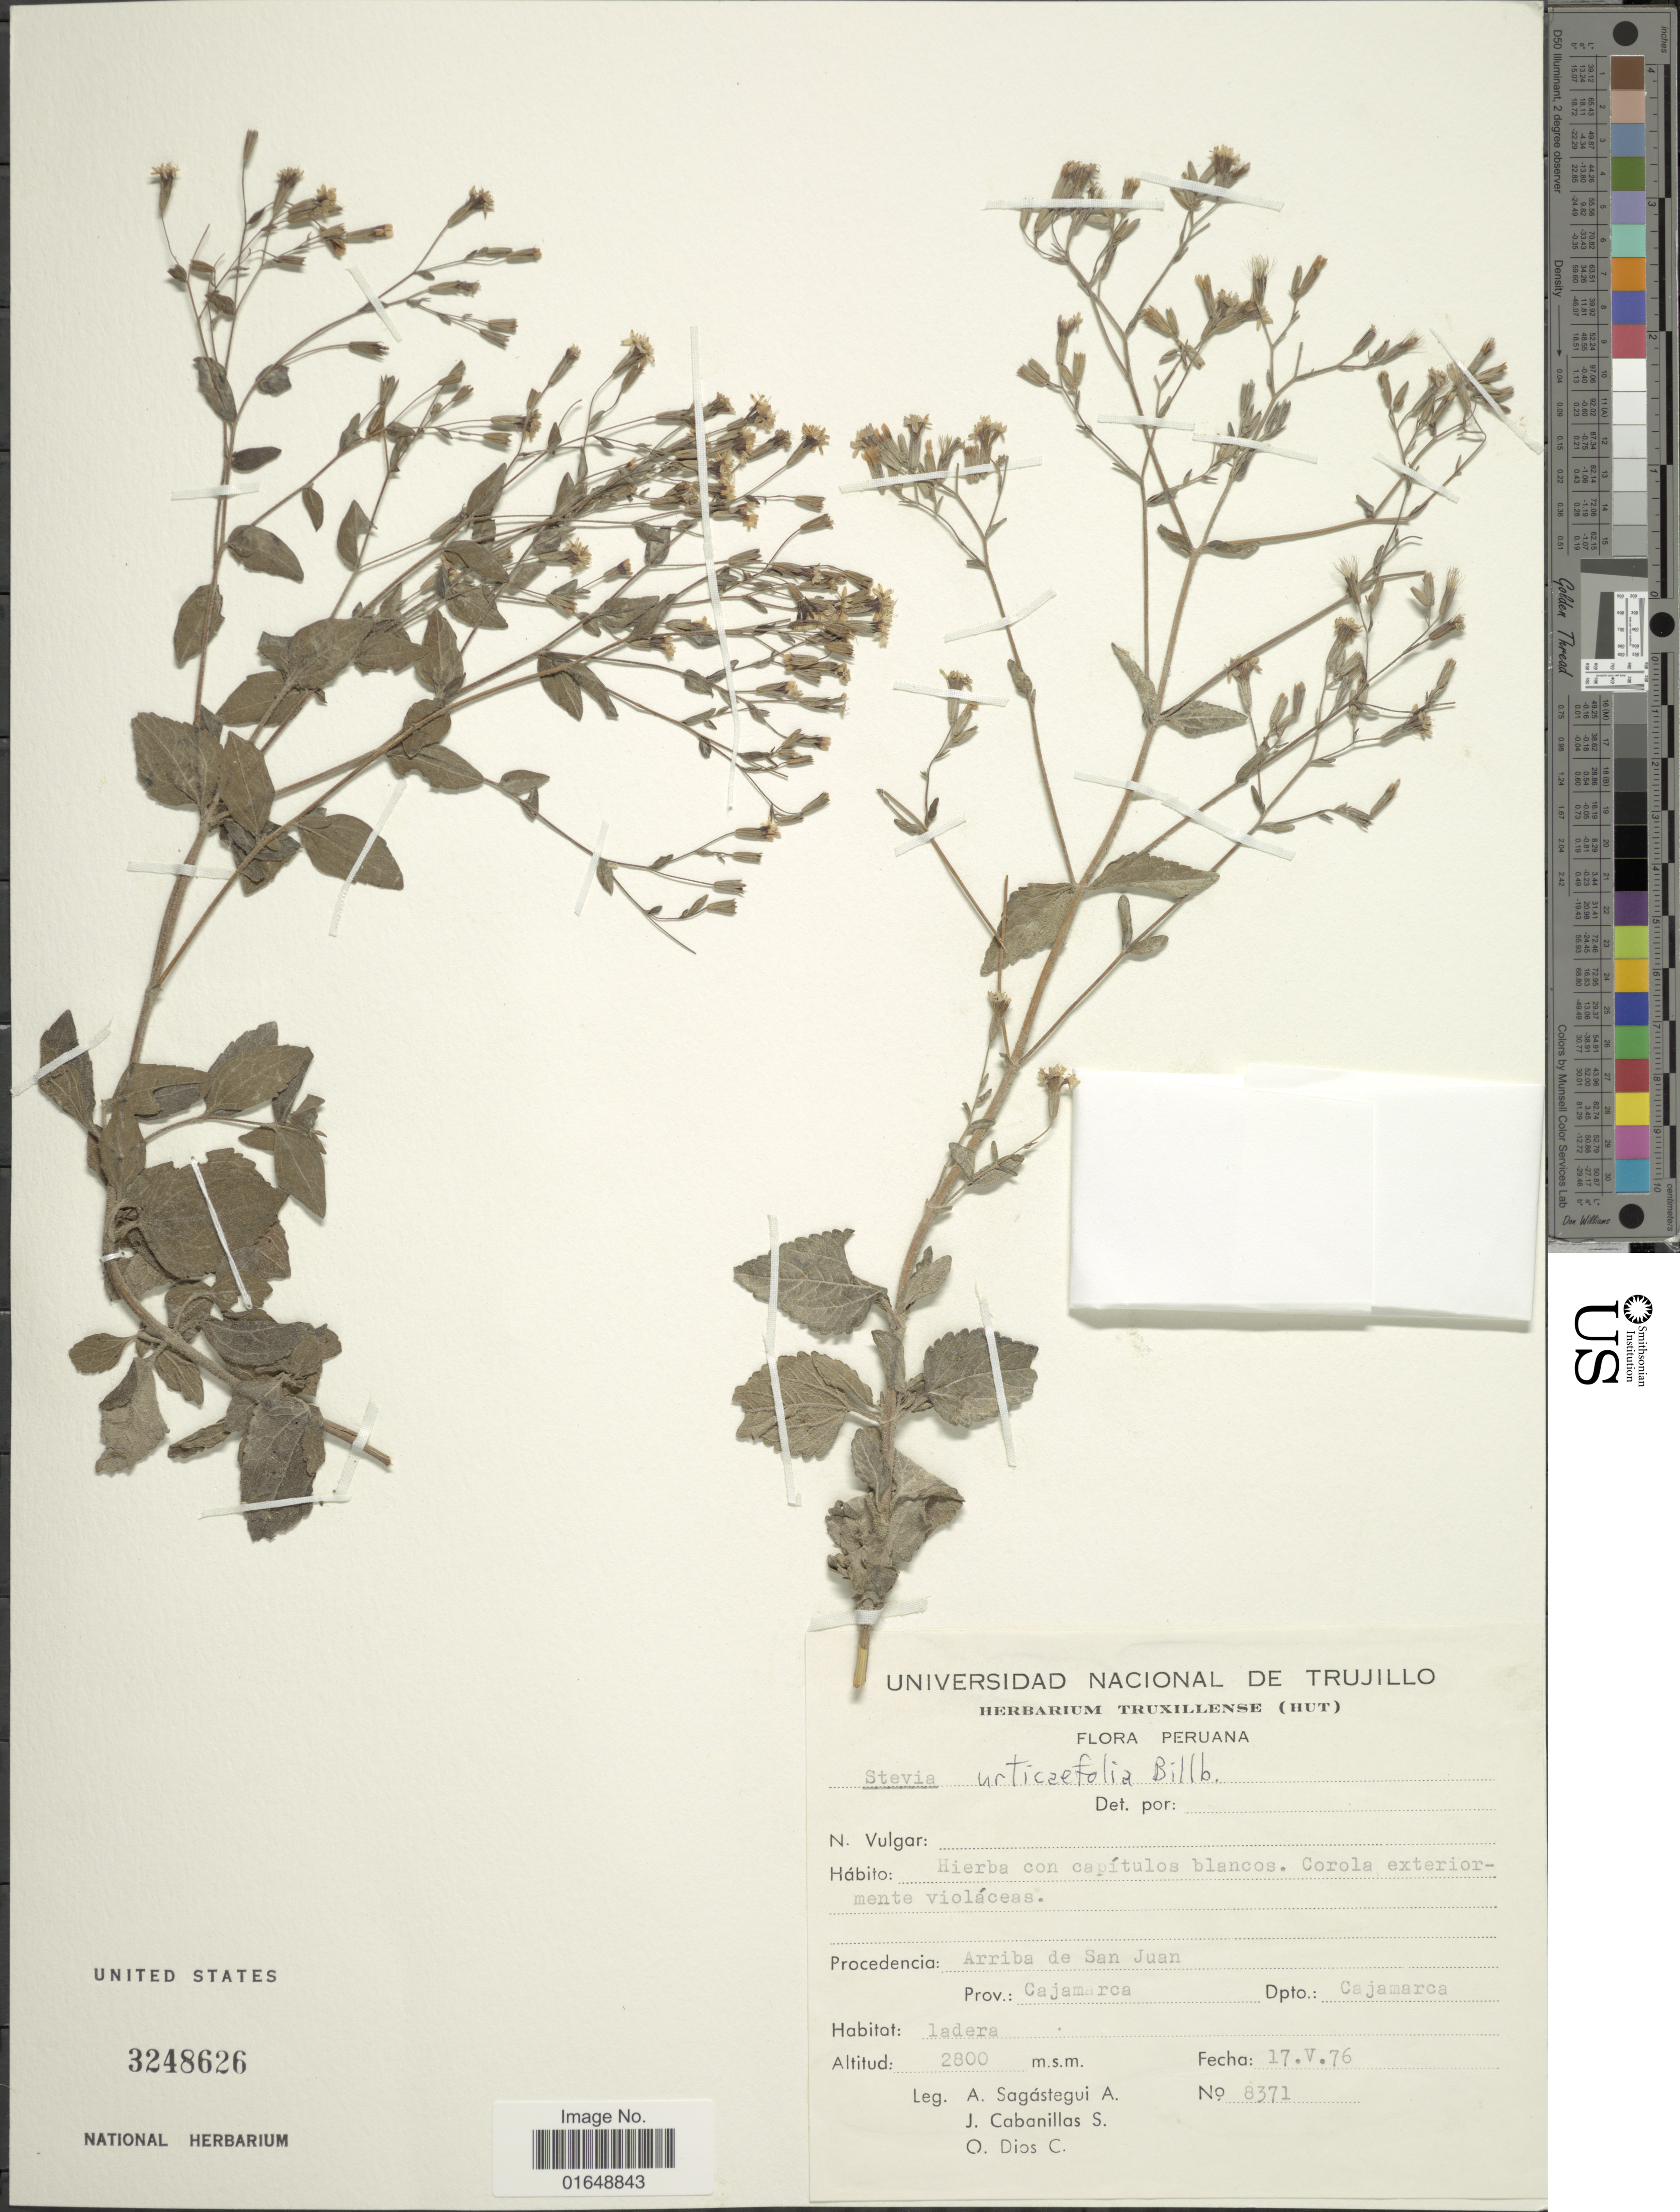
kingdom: Plantae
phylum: Tracheophyta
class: Magnoliopsida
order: Asterales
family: Asteraceae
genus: Stevia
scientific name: Stevia urticaefolia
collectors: A. Sagástegui A., J. Cabanillas S. & O. Dios C.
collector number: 8371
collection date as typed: Transcribed d/m/y: 17/5/76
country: Peru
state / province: Cajamarca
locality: Arriba de San Juan. Prov.: Cajamarca. Dpto.: Cajamarca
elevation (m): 2800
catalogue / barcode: US 3248626